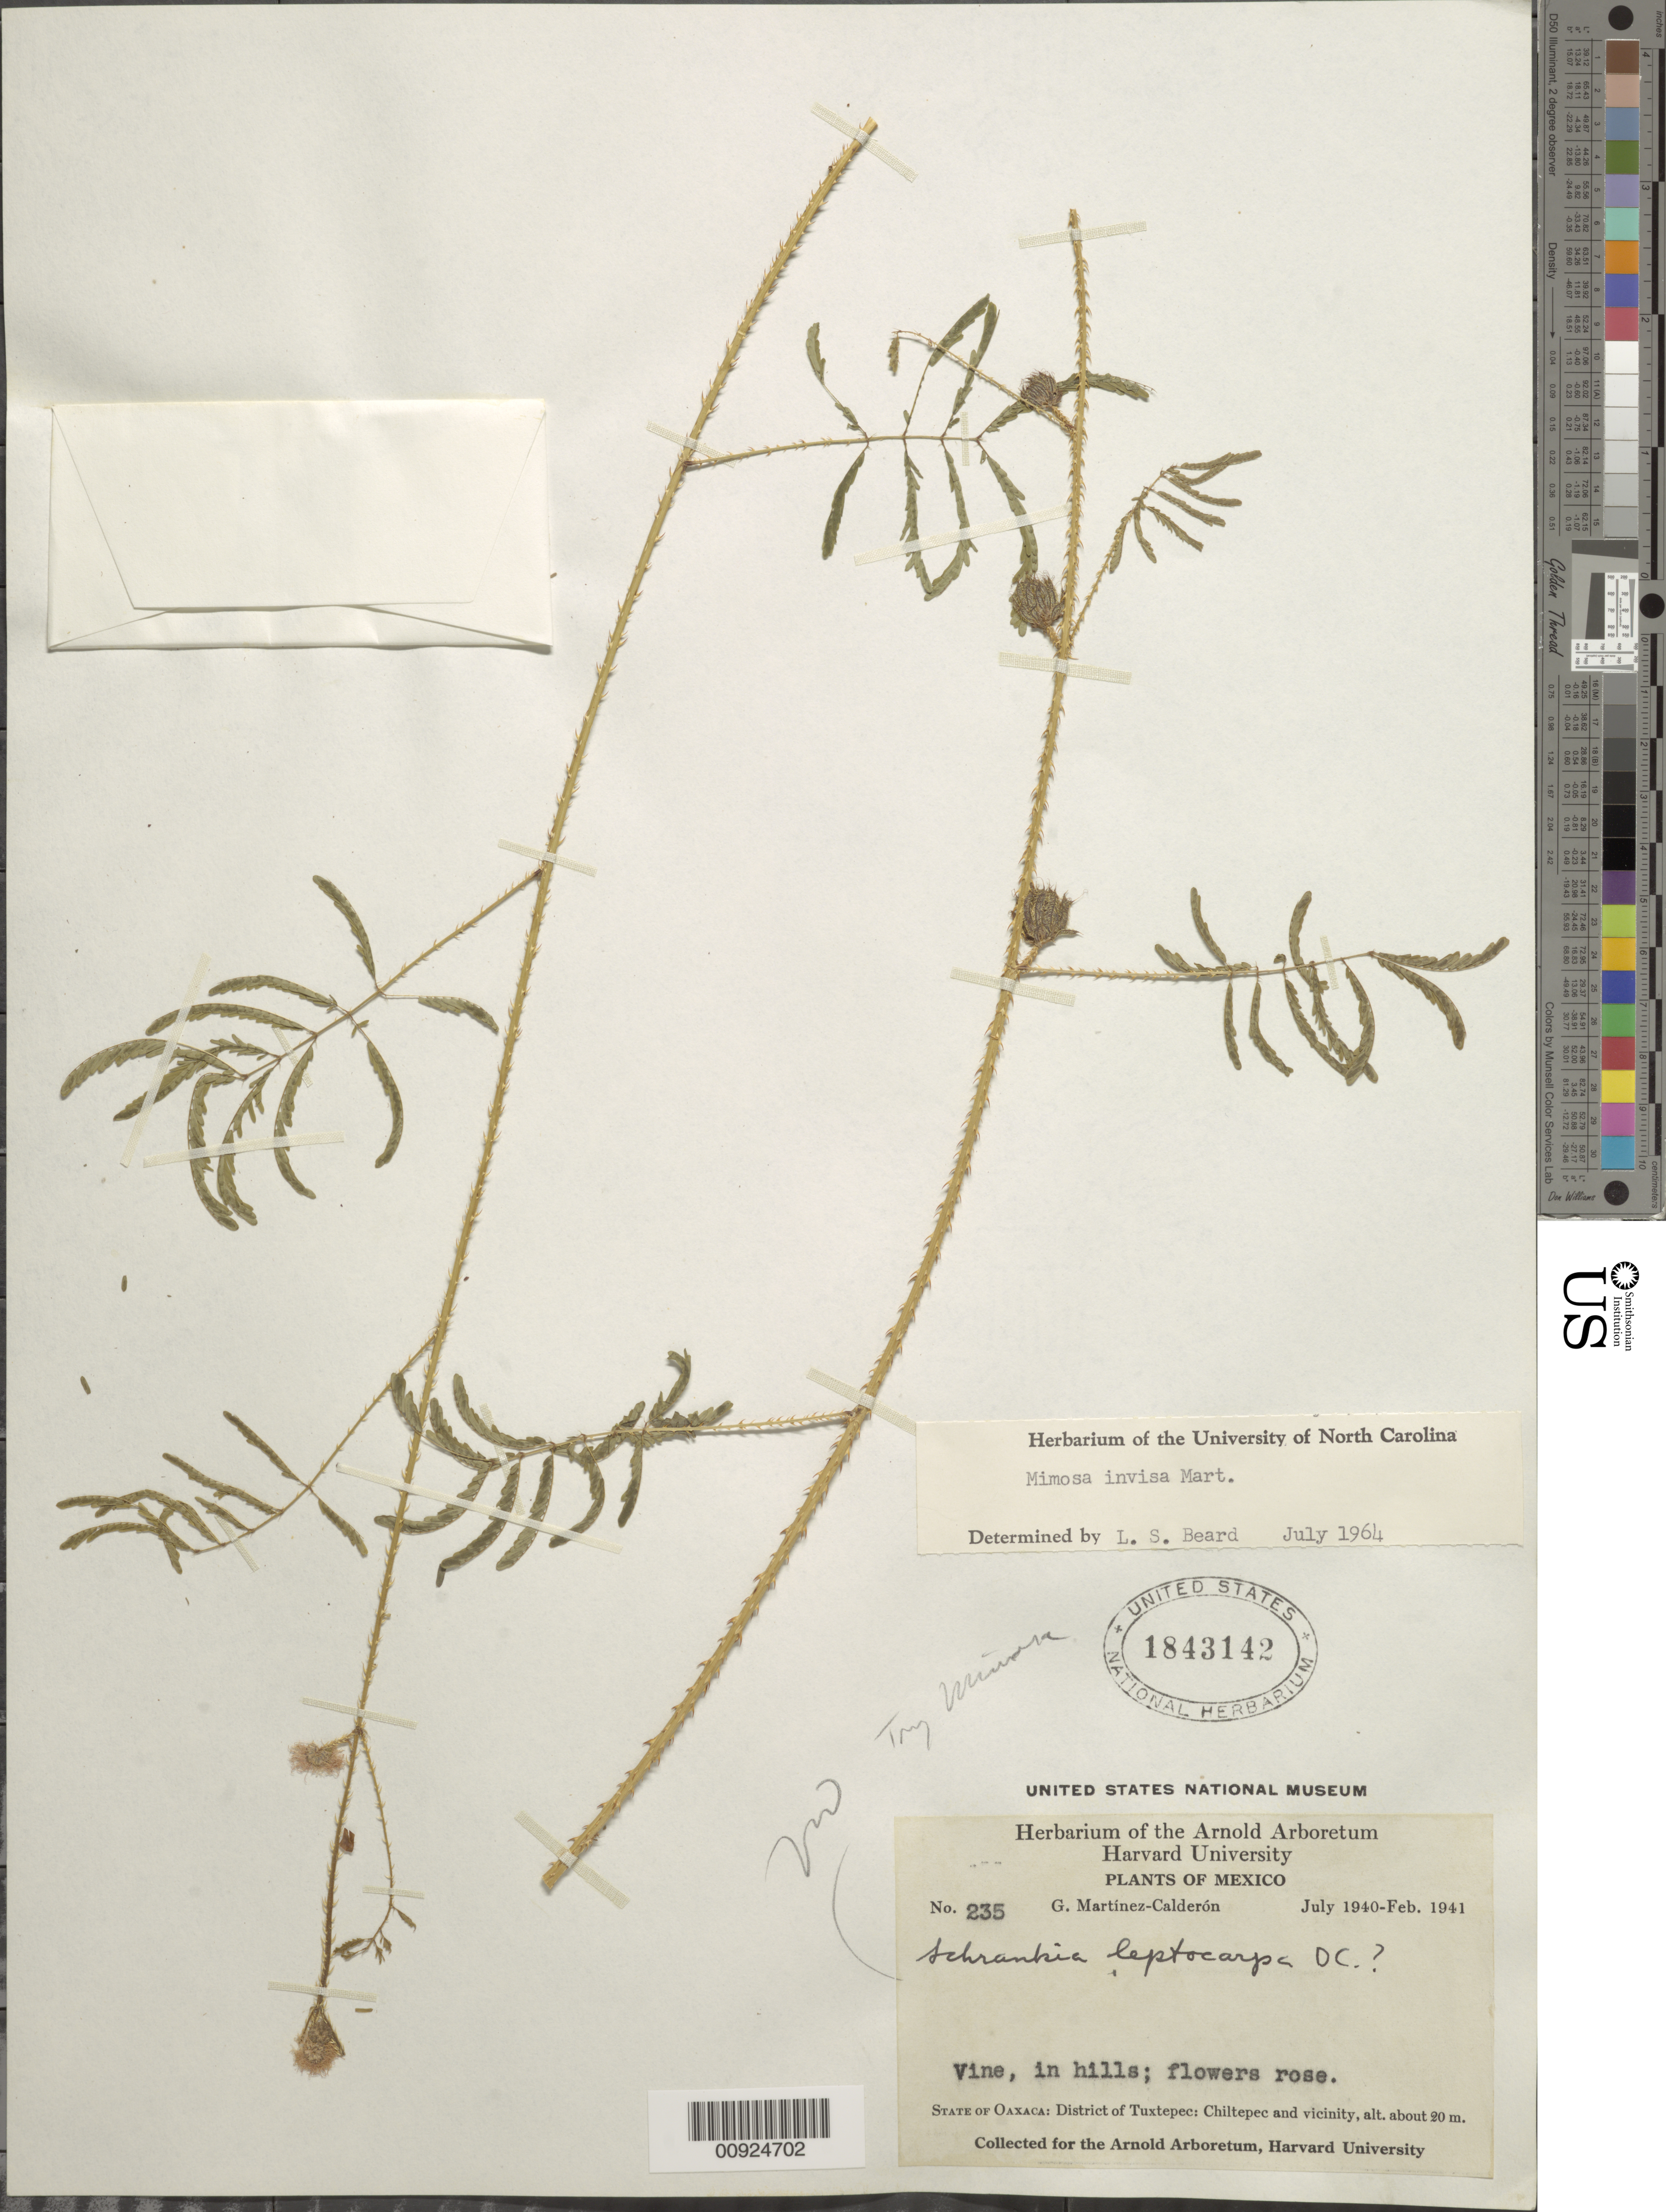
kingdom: Plantae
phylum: Tracheophyta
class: Magnoliopsida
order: Fabales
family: Fabaceae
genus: Mimosa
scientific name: Mimosa invisa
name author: Mart. ex Colla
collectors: G. Martinez-C.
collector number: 235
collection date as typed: Jul 1940 to -- Feb 1941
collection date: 1940-07/1941-02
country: Mexico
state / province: Oaxaca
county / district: Tuxtepec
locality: State of Oaxaca: District of Tuxtepec: Chiltepec and vicinity.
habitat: In hills.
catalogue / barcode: US 1843142